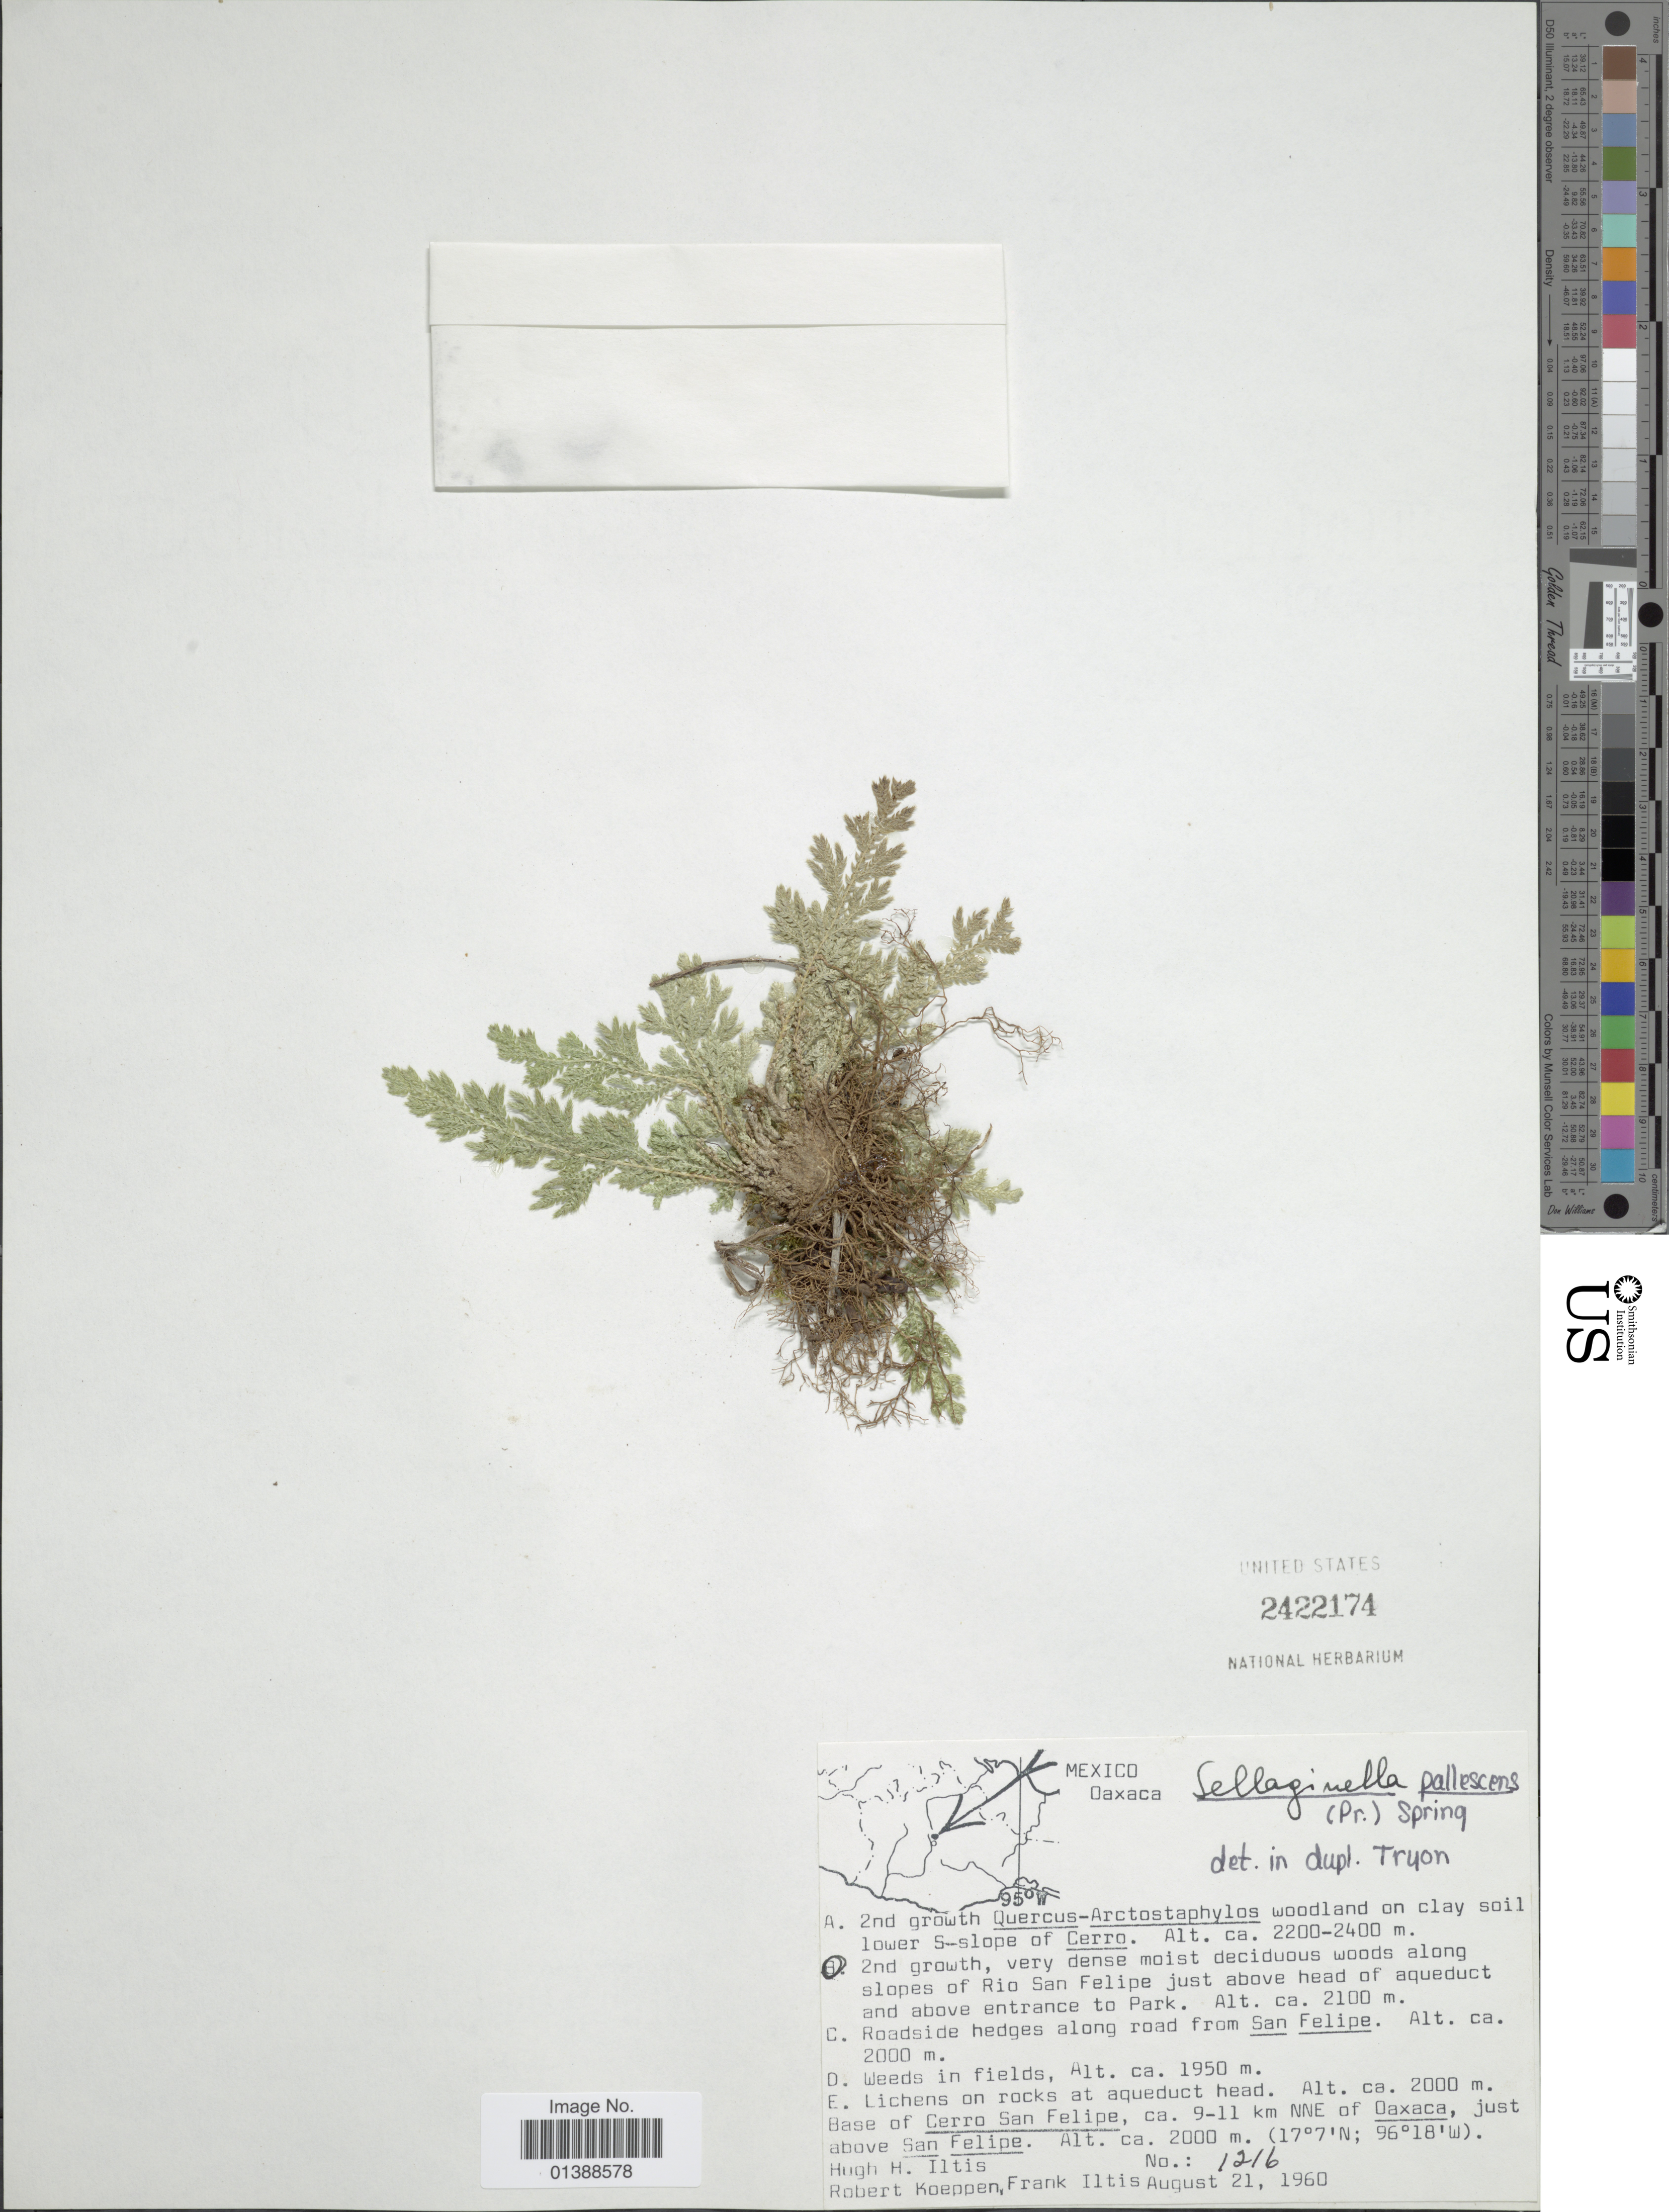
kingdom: Plantae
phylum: Tracheophyta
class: Lycopodiopsida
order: Selaginellales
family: Selaginellaceae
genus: Selaginella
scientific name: Selaginella pallescens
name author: (C. Presl) Spring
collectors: H. H. Iltis, R. C. Koeppen & F. S. Iltis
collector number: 1216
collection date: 1960-08-21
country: Mexico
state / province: Oaxaca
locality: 2nd growth, very dense moist deciduous woods along slopes of Rio San Felipe just above head of aqueduct and above entrance to Park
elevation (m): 2100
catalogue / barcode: US 2422174